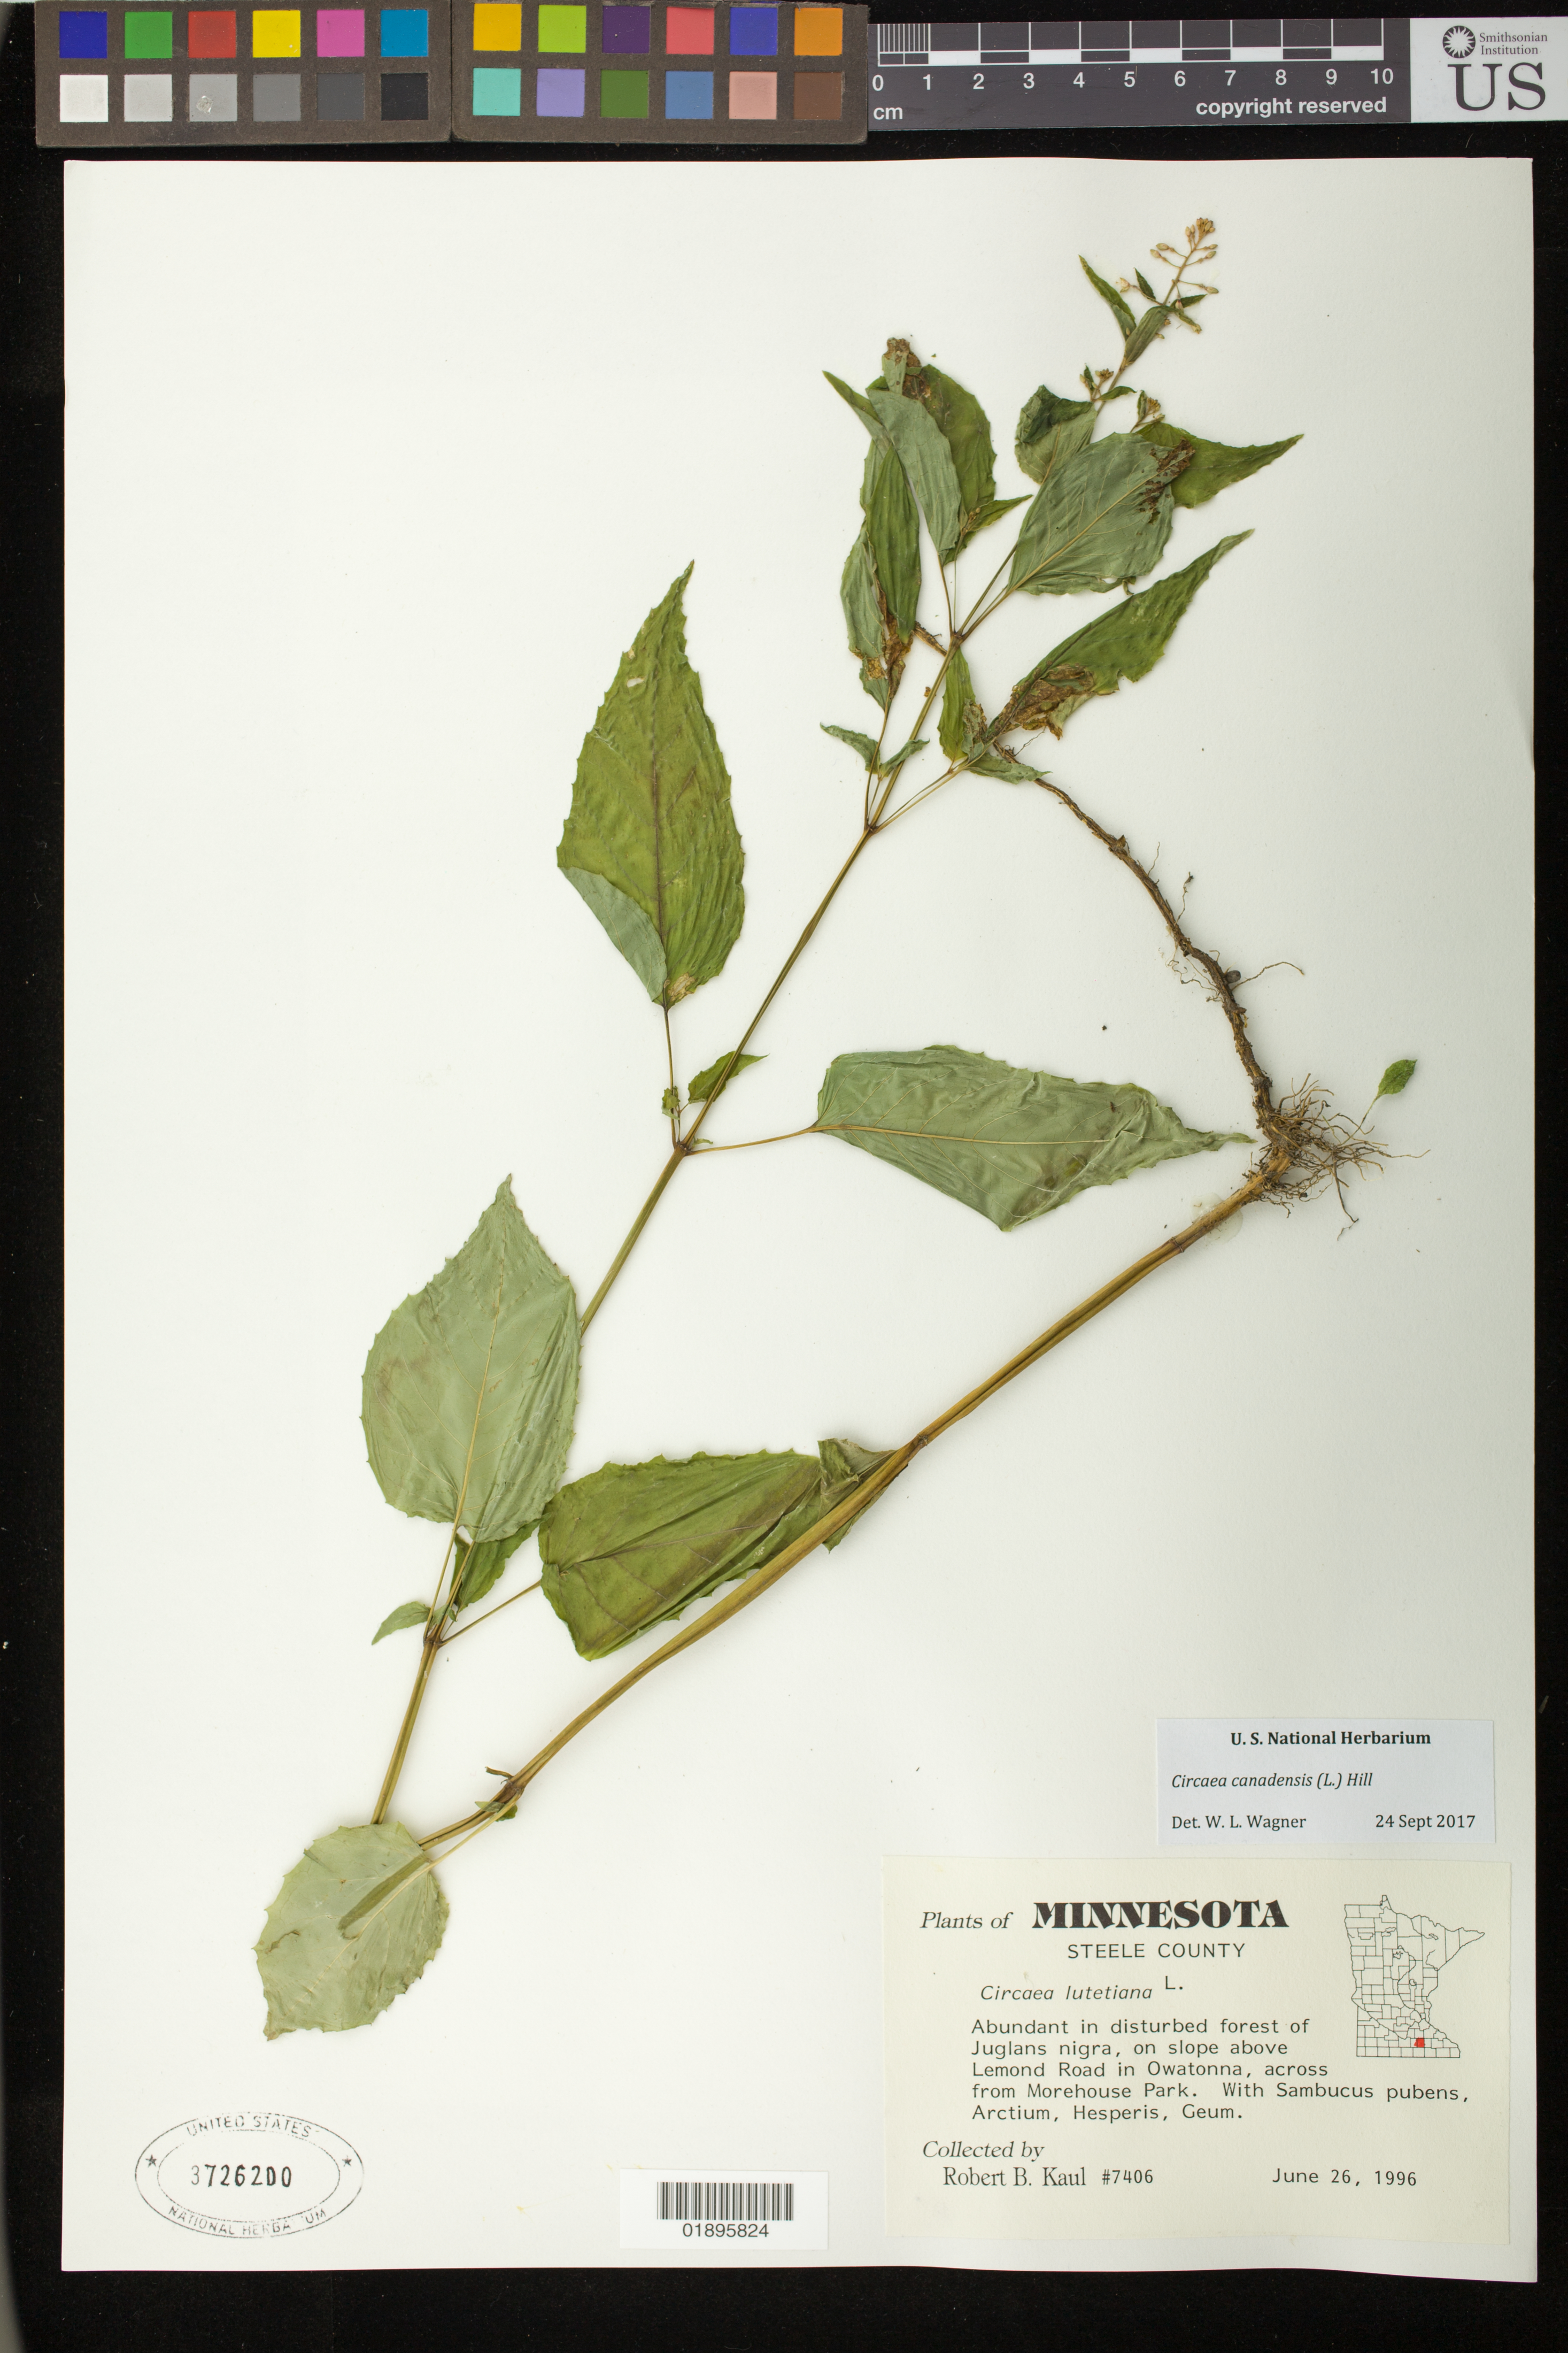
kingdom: Plantae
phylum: Tracheophyta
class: Magnoliopsida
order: Myrtales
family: Onagraceae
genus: Circaea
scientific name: Circaea canadensis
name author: (L.) Hill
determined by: Wagner, W. L., (BOT), Smithsonian Institution - National Museum of Natural History (UNITED STATES)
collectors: R. Kaul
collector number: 7406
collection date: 1996-06-26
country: United States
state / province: Minnesota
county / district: Steele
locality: On slope above Lemond Road in Owatonna, across from Morehouse Park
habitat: Disturbed forest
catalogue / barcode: US 3726200